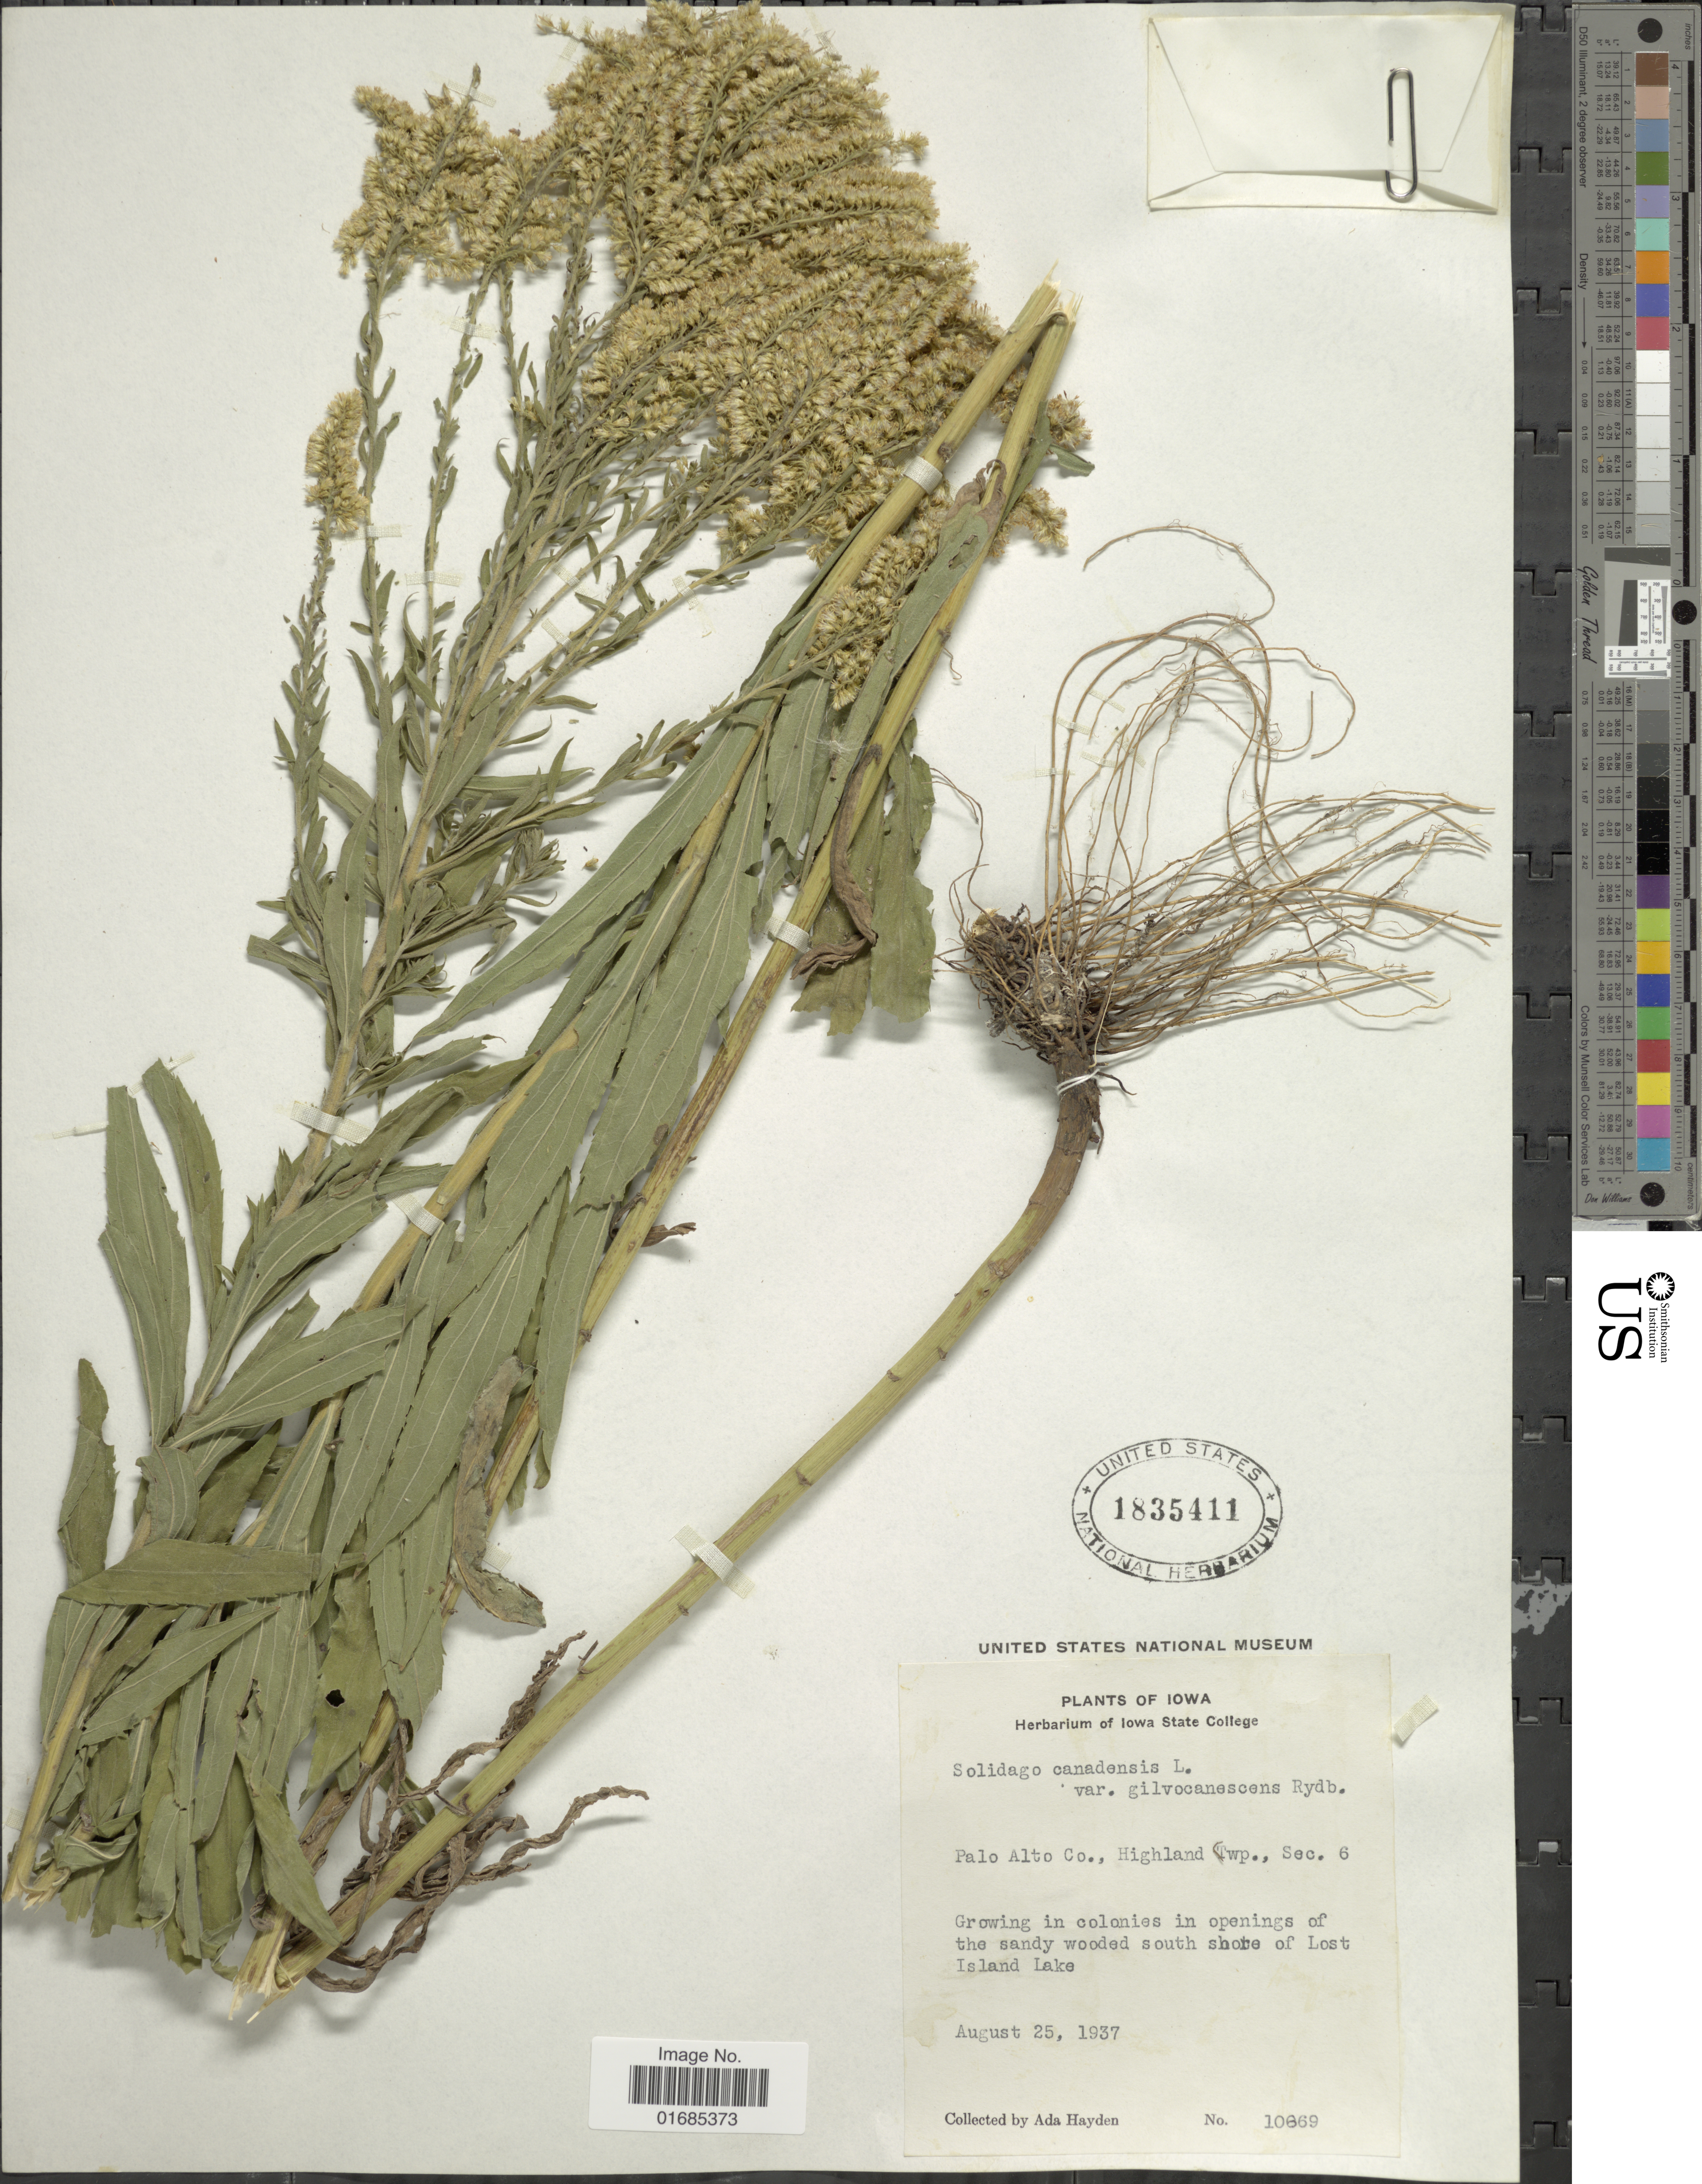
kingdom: Plantae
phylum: Tracheophyta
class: Magnoliopsida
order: Asterales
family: Asteraceae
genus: Solidago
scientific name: Solidago canadensis var. gilvocanescens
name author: Rydb.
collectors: Ada Hayden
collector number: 10669*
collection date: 1937-08-25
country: United States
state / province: Iowa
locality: Palo Alto Co., Highland Twp., Sec. 6m growing in colonie sin openings of the sandy wooded south shore of Lost Island Lake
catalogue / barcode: US 1835411